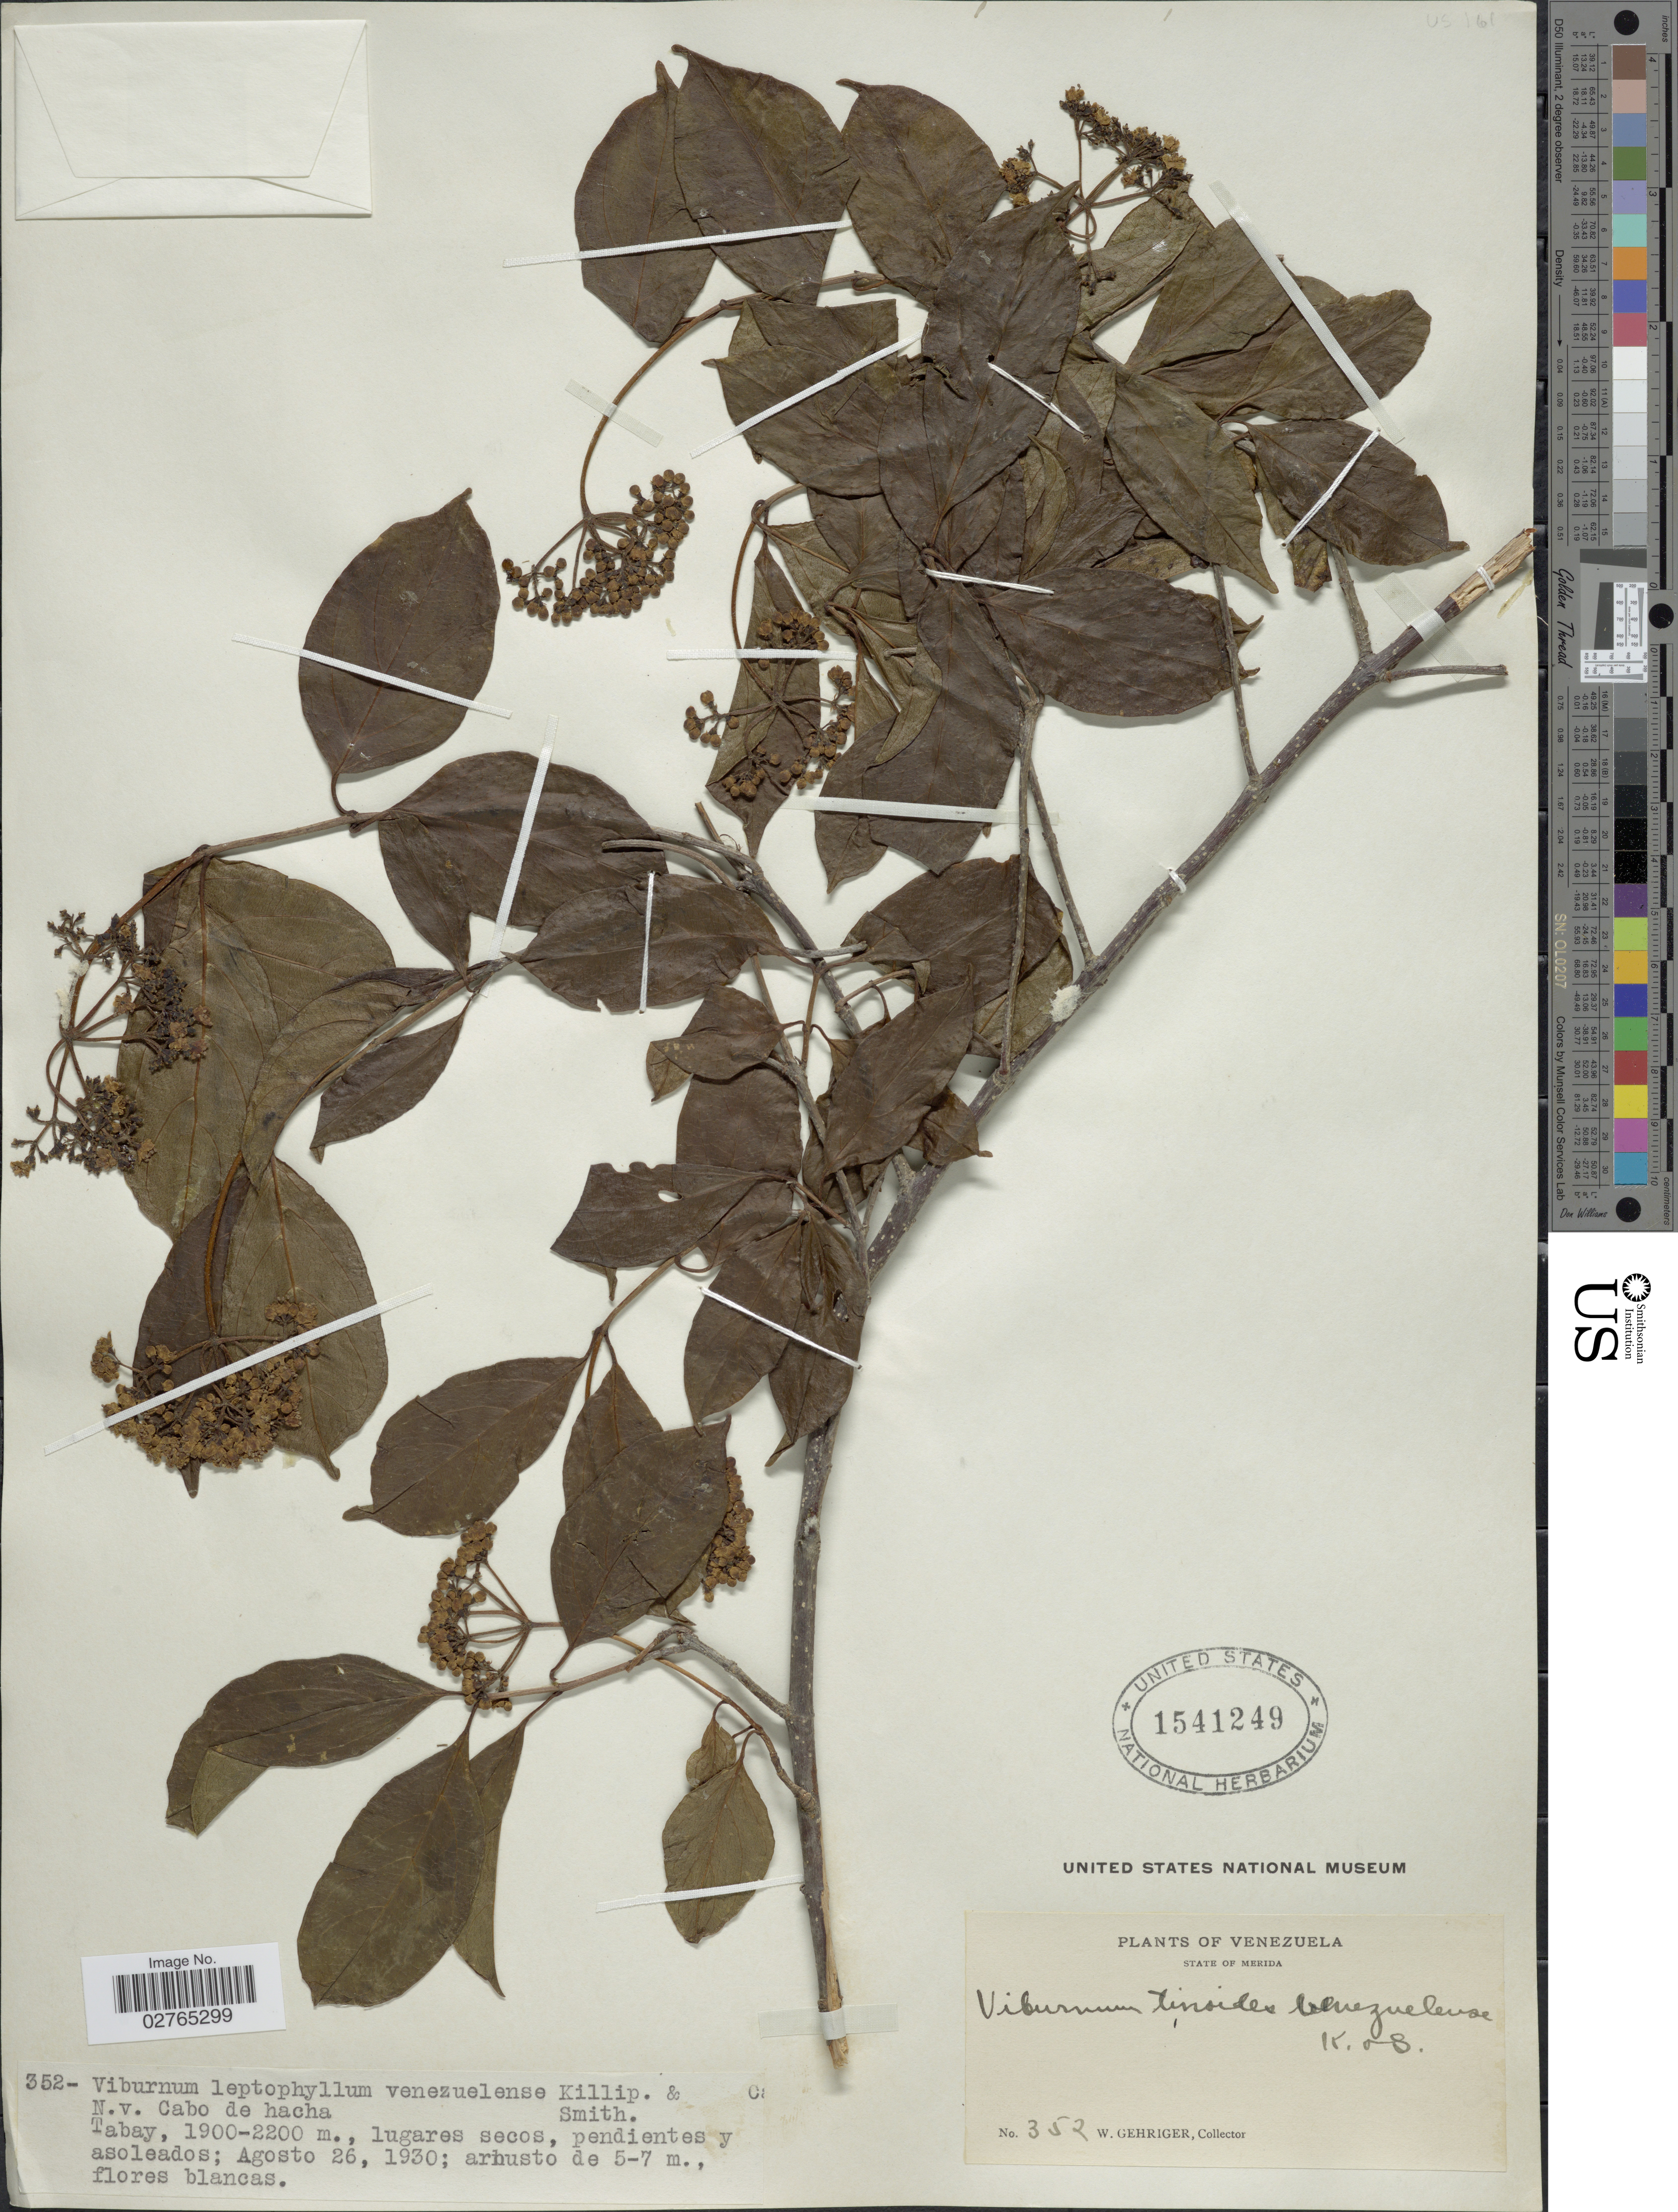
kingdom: Plantae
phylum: Tracheophyta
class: Magnoliopsida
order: Dipsacales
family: Viburnaceae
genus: Viburnum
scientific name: Viburnum tinoides var. venezuelense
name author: L. f.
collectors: W. Gehriger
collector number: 352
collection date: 1930-08-26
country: Venezuela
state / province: Mérida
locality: Tabay.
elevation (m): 1900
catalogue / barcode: US 1541249